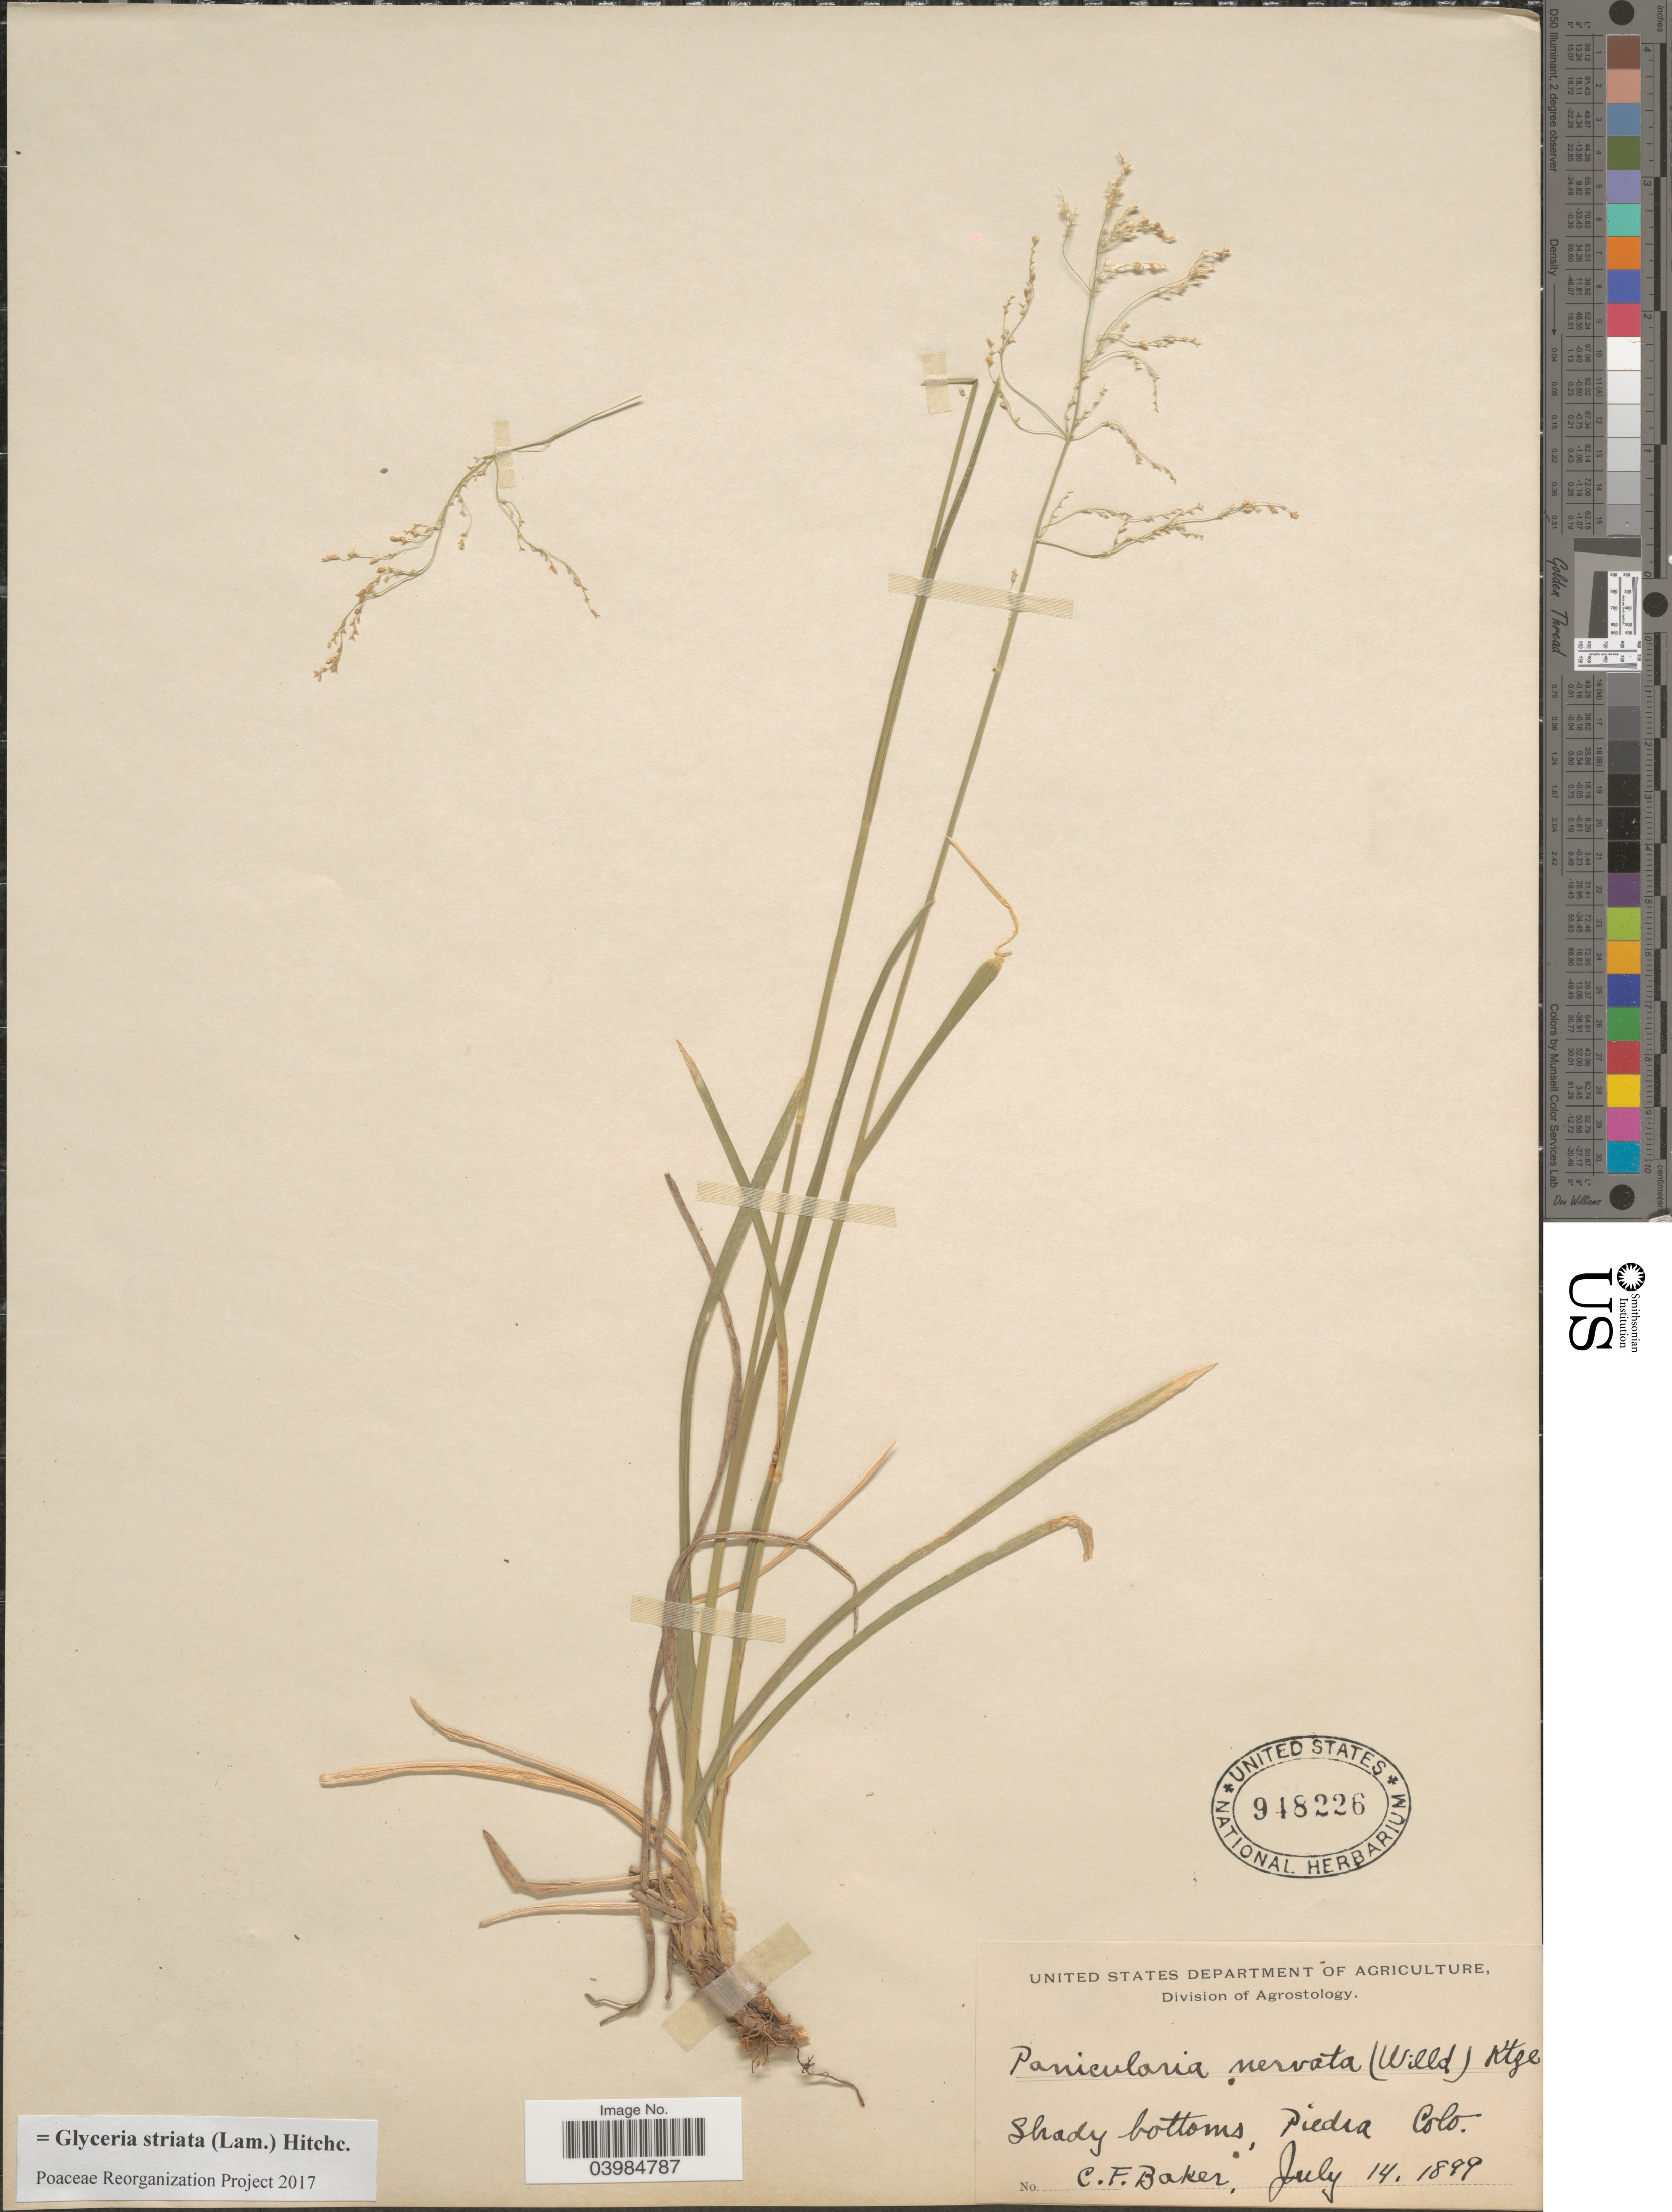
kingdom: Plantae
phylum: Tracheophyta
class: Liliopsida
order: Poales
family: Poaceae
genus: Glyceria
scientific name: Glyceria striata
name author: (Lam.) Hitchc.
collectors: C. F. Baker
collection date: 1899-07-14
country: United States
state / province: Colorado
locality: Piedra.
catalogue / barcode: US 948226